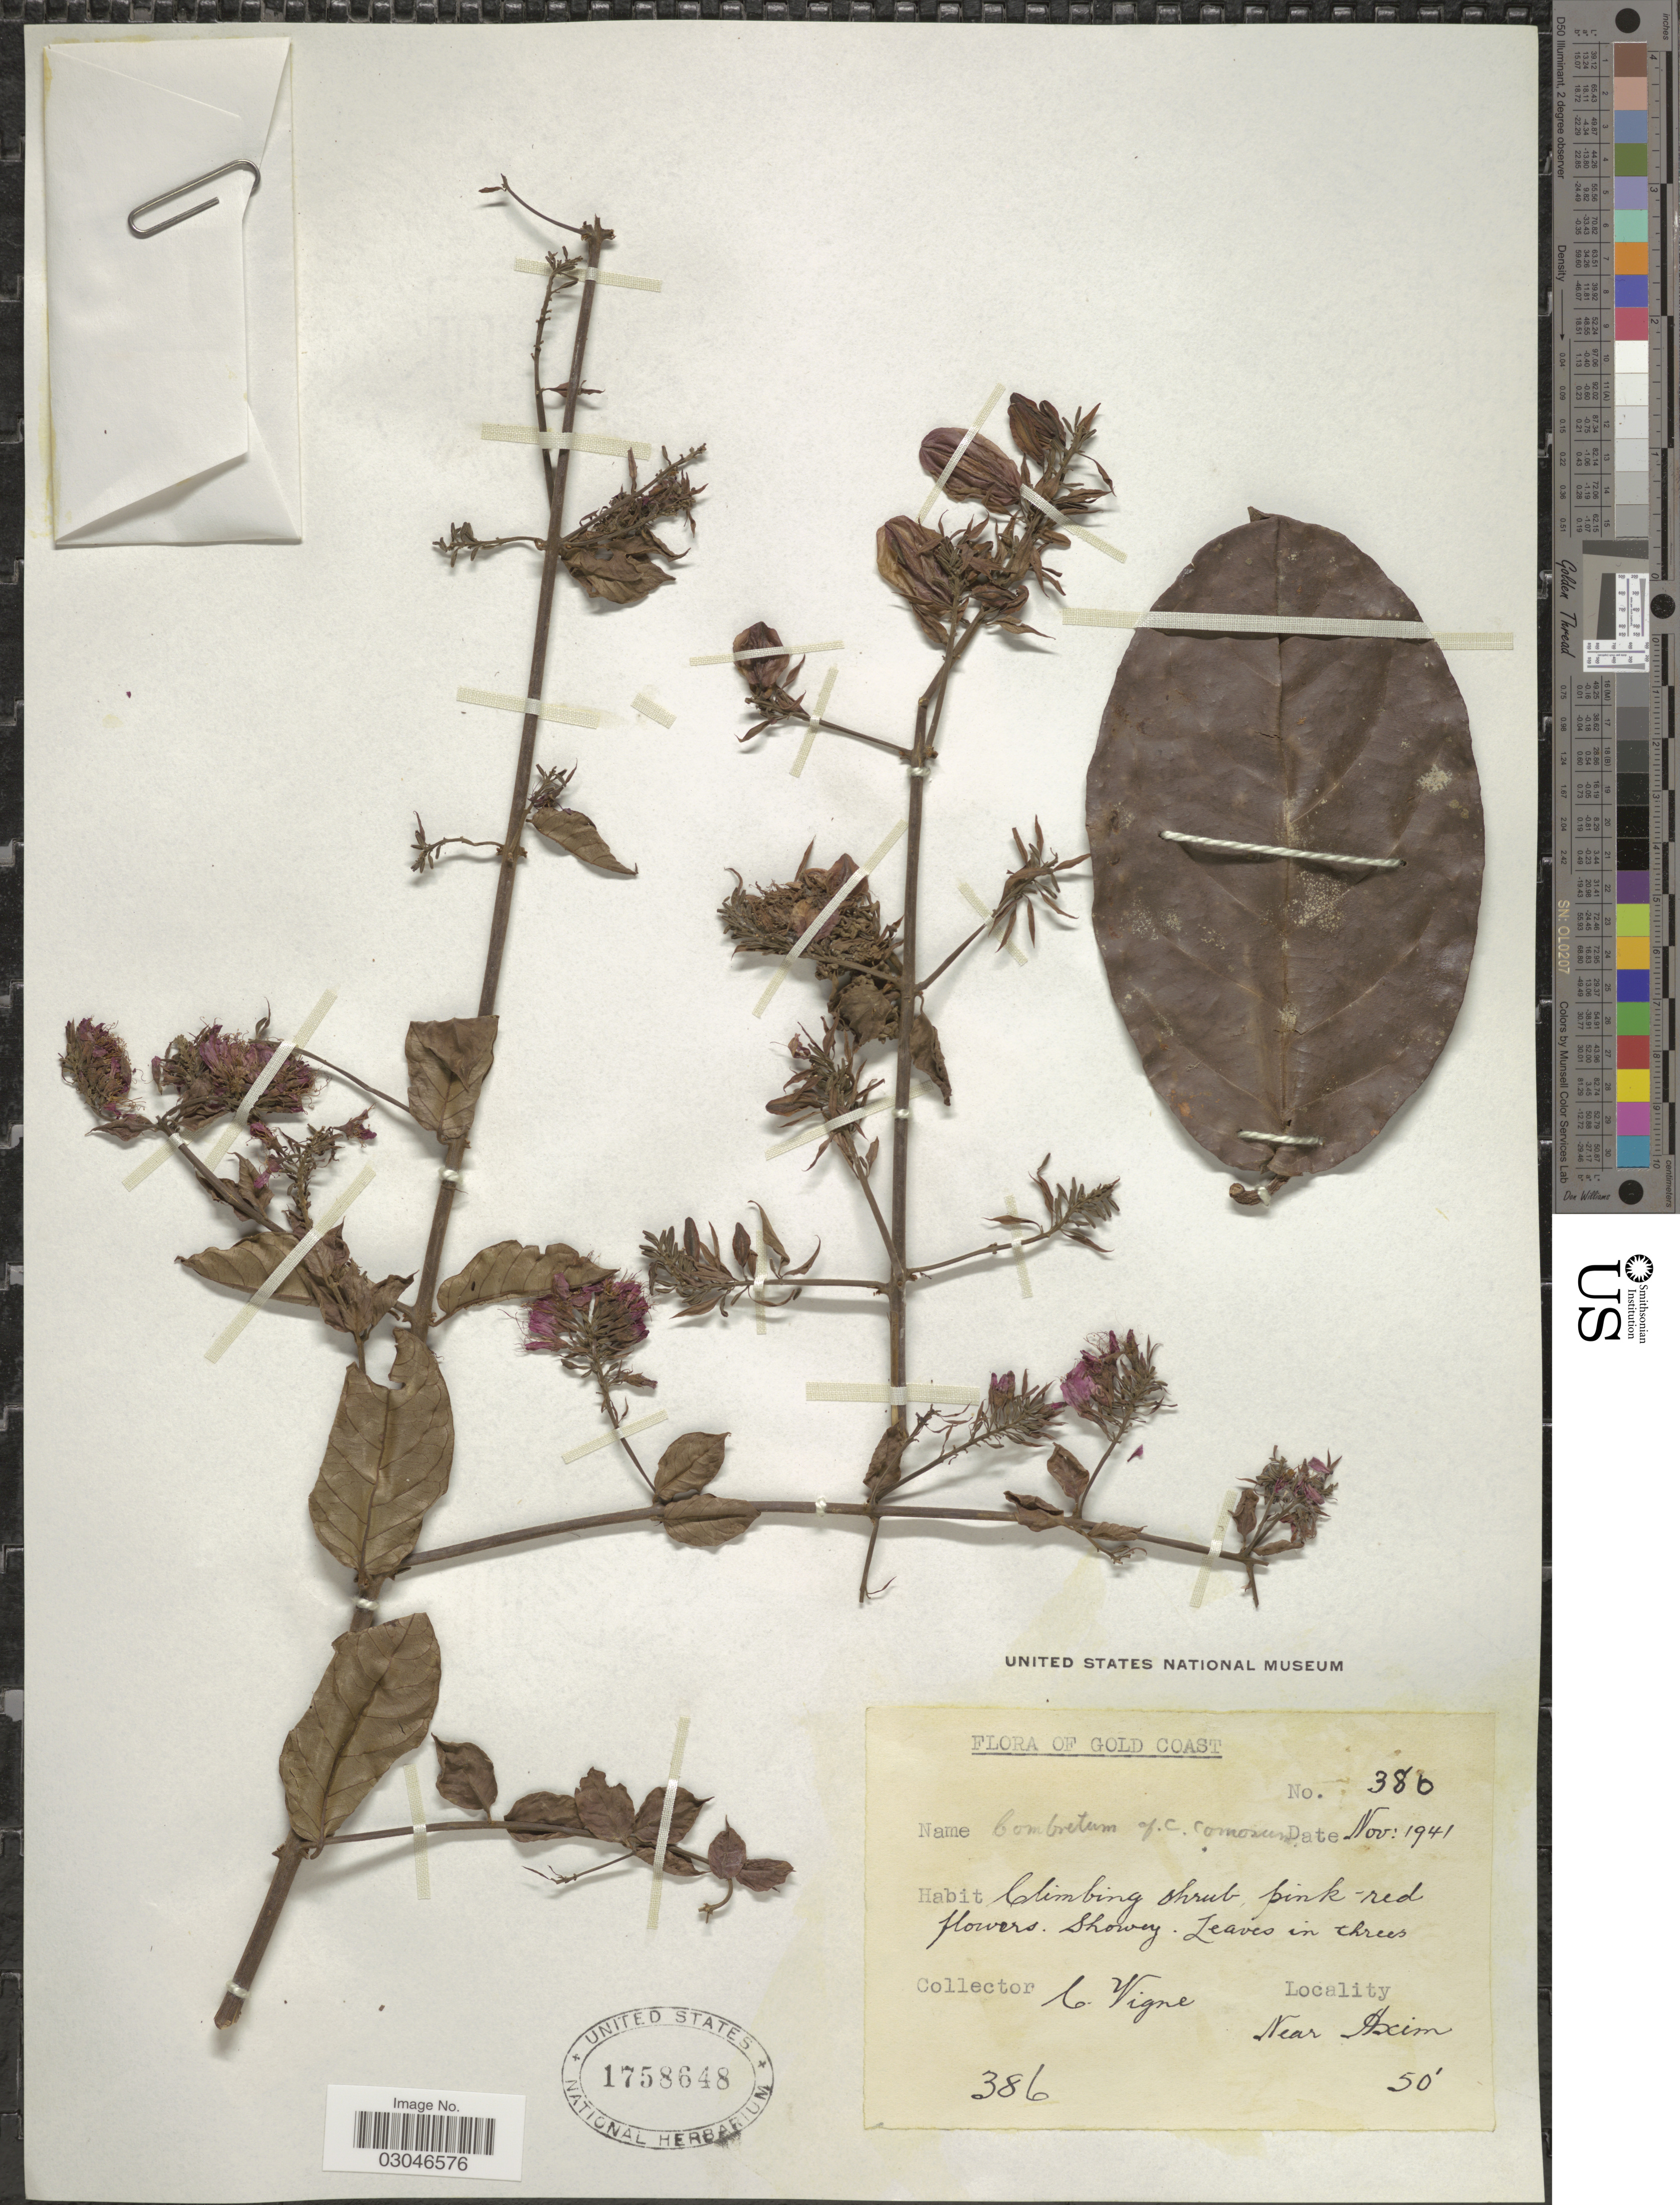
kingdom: Plantae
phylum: Tracheophyta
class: Magnoliopsida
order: Myrtales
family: Combretaceae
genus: Combretum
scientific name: Combretum comosum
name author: G. Don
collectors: C. Vigne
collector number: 386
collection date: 1941-11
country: Ghana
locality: Gold Coast. Near Axim.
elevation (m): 15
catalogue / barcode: US 1758648